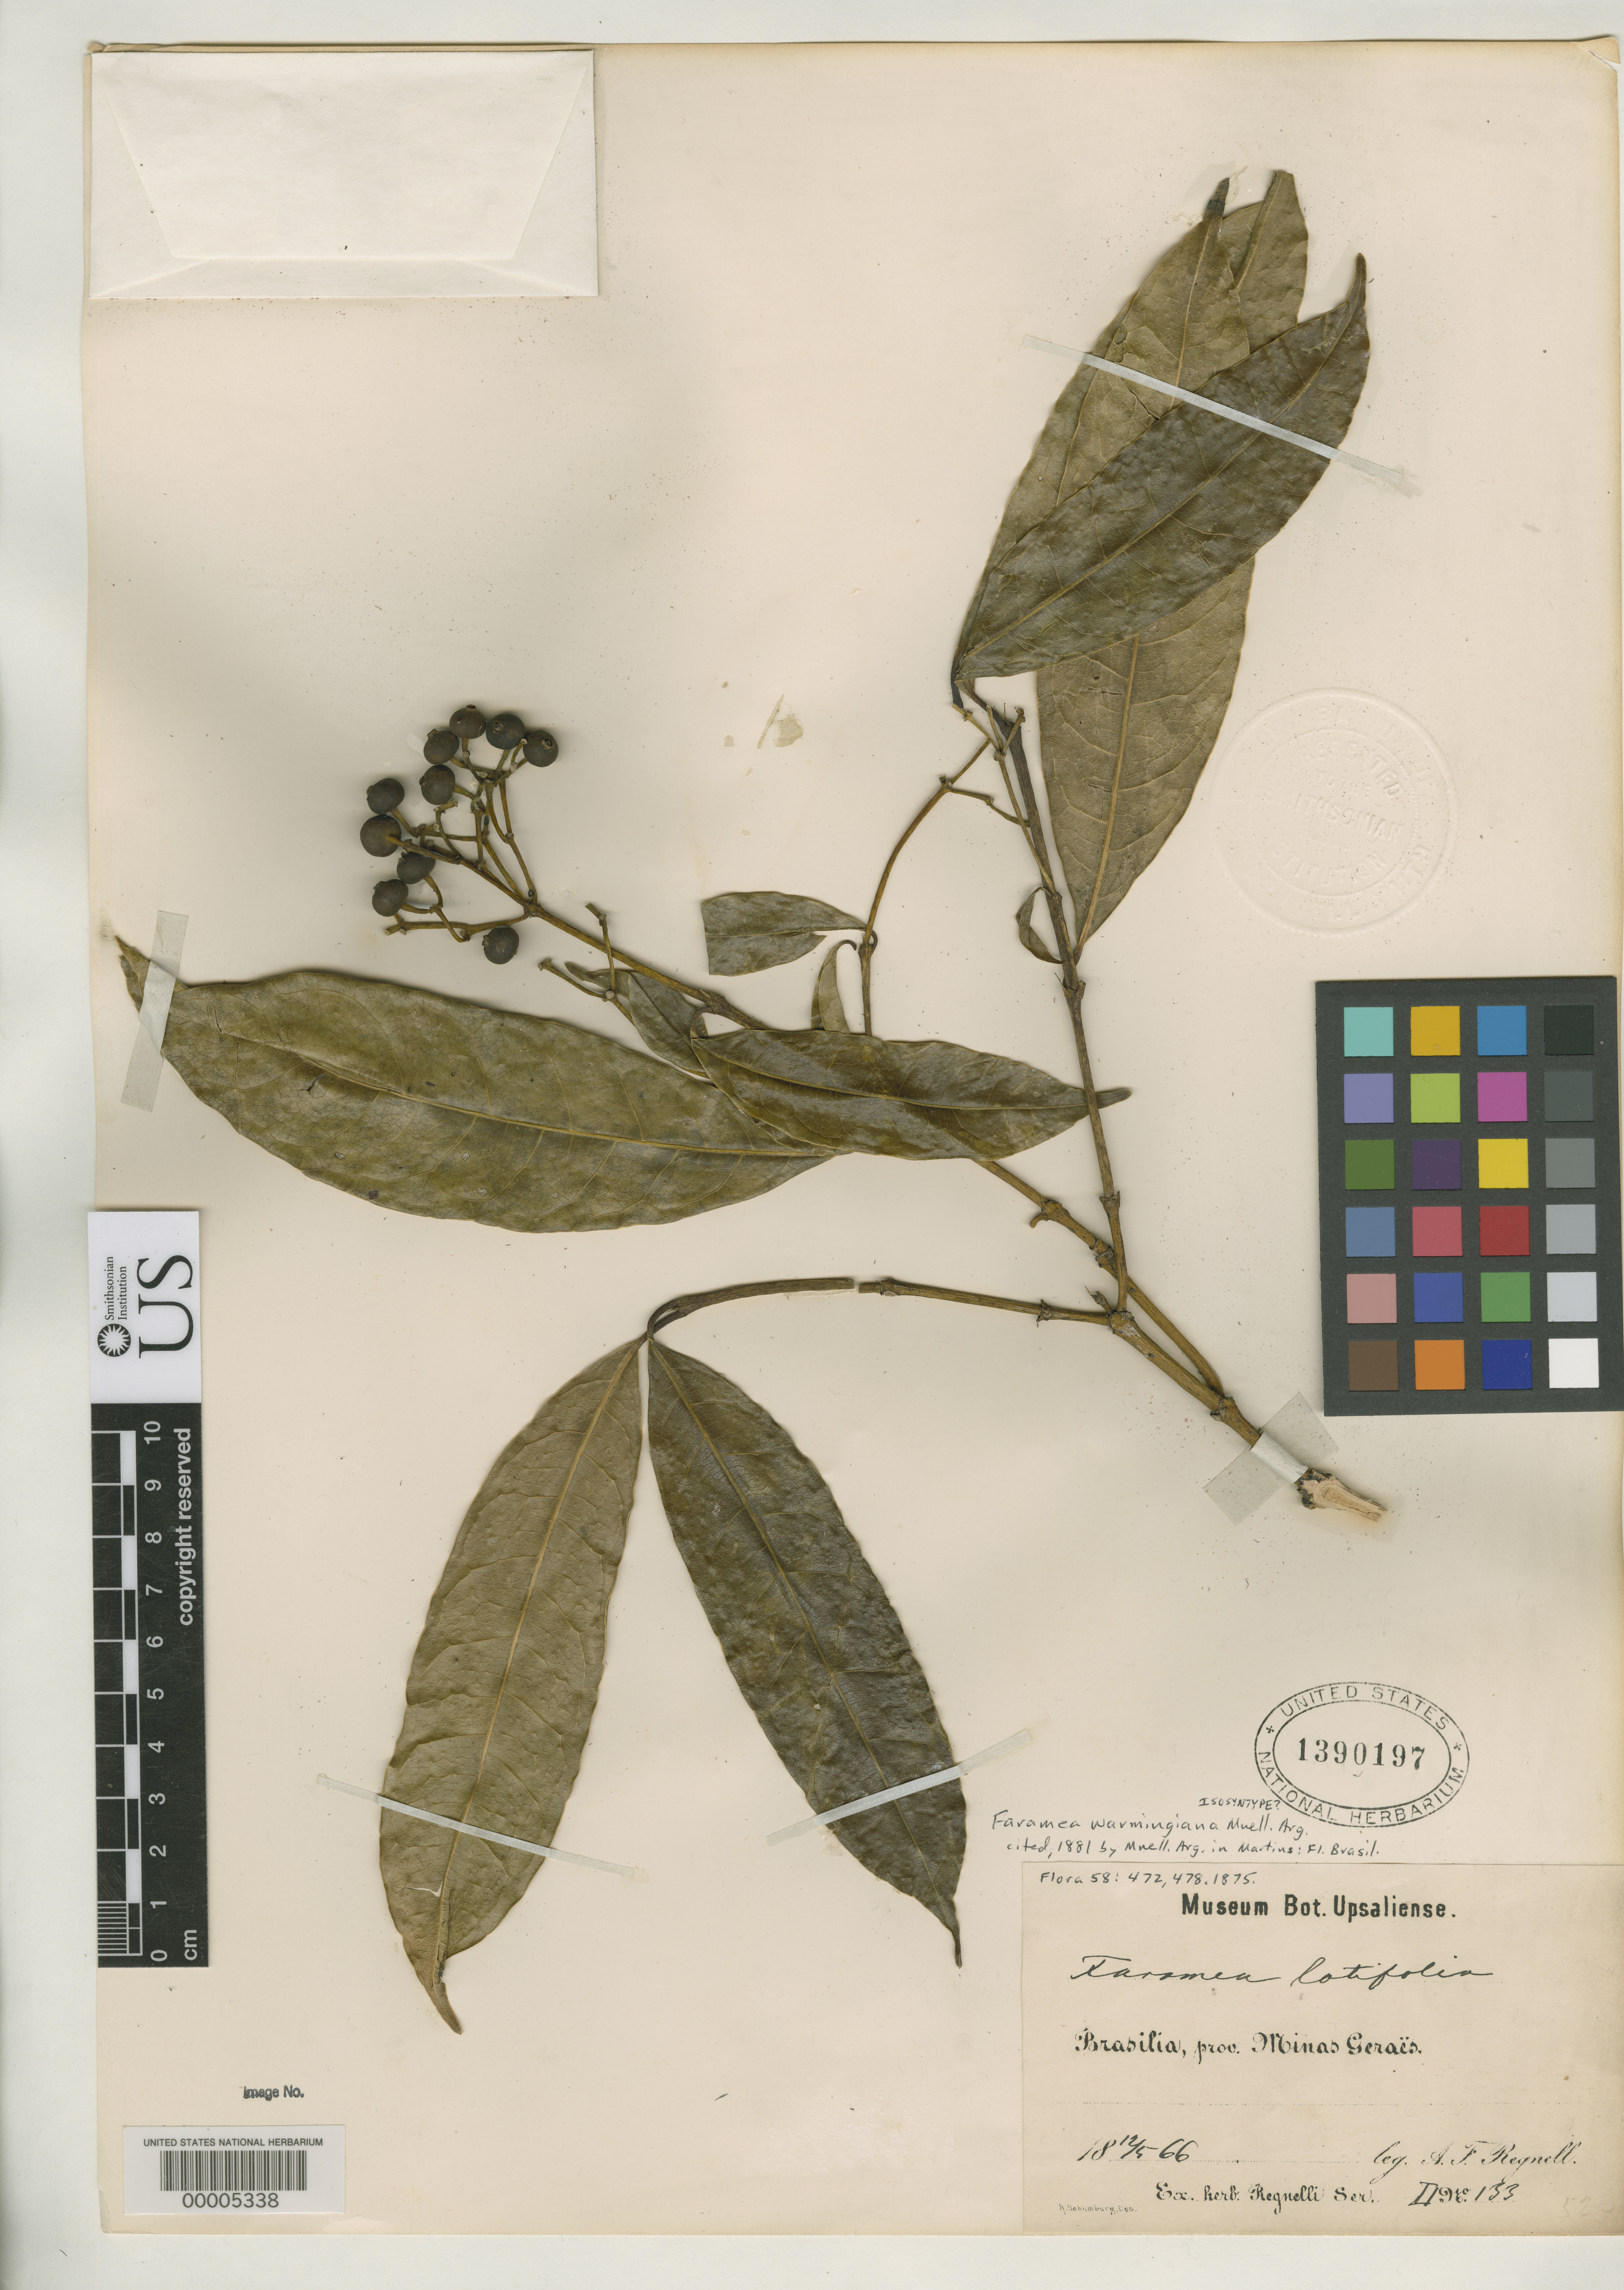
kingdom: Plantae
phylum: Tracheophyta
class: Magnoliopsida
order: Gentianales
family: Rubiaceae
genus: Faramea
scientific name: Faramea warmingiana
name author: Müll. Arg.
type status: Isosyntype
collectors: A. F. Regnell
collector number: II 133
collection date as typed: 12 May 1866 or 05 Dec 1866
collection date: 1866-05-12 or 1866-12-05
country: Brazil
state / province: Minas Gerais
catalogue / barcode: US 1390197